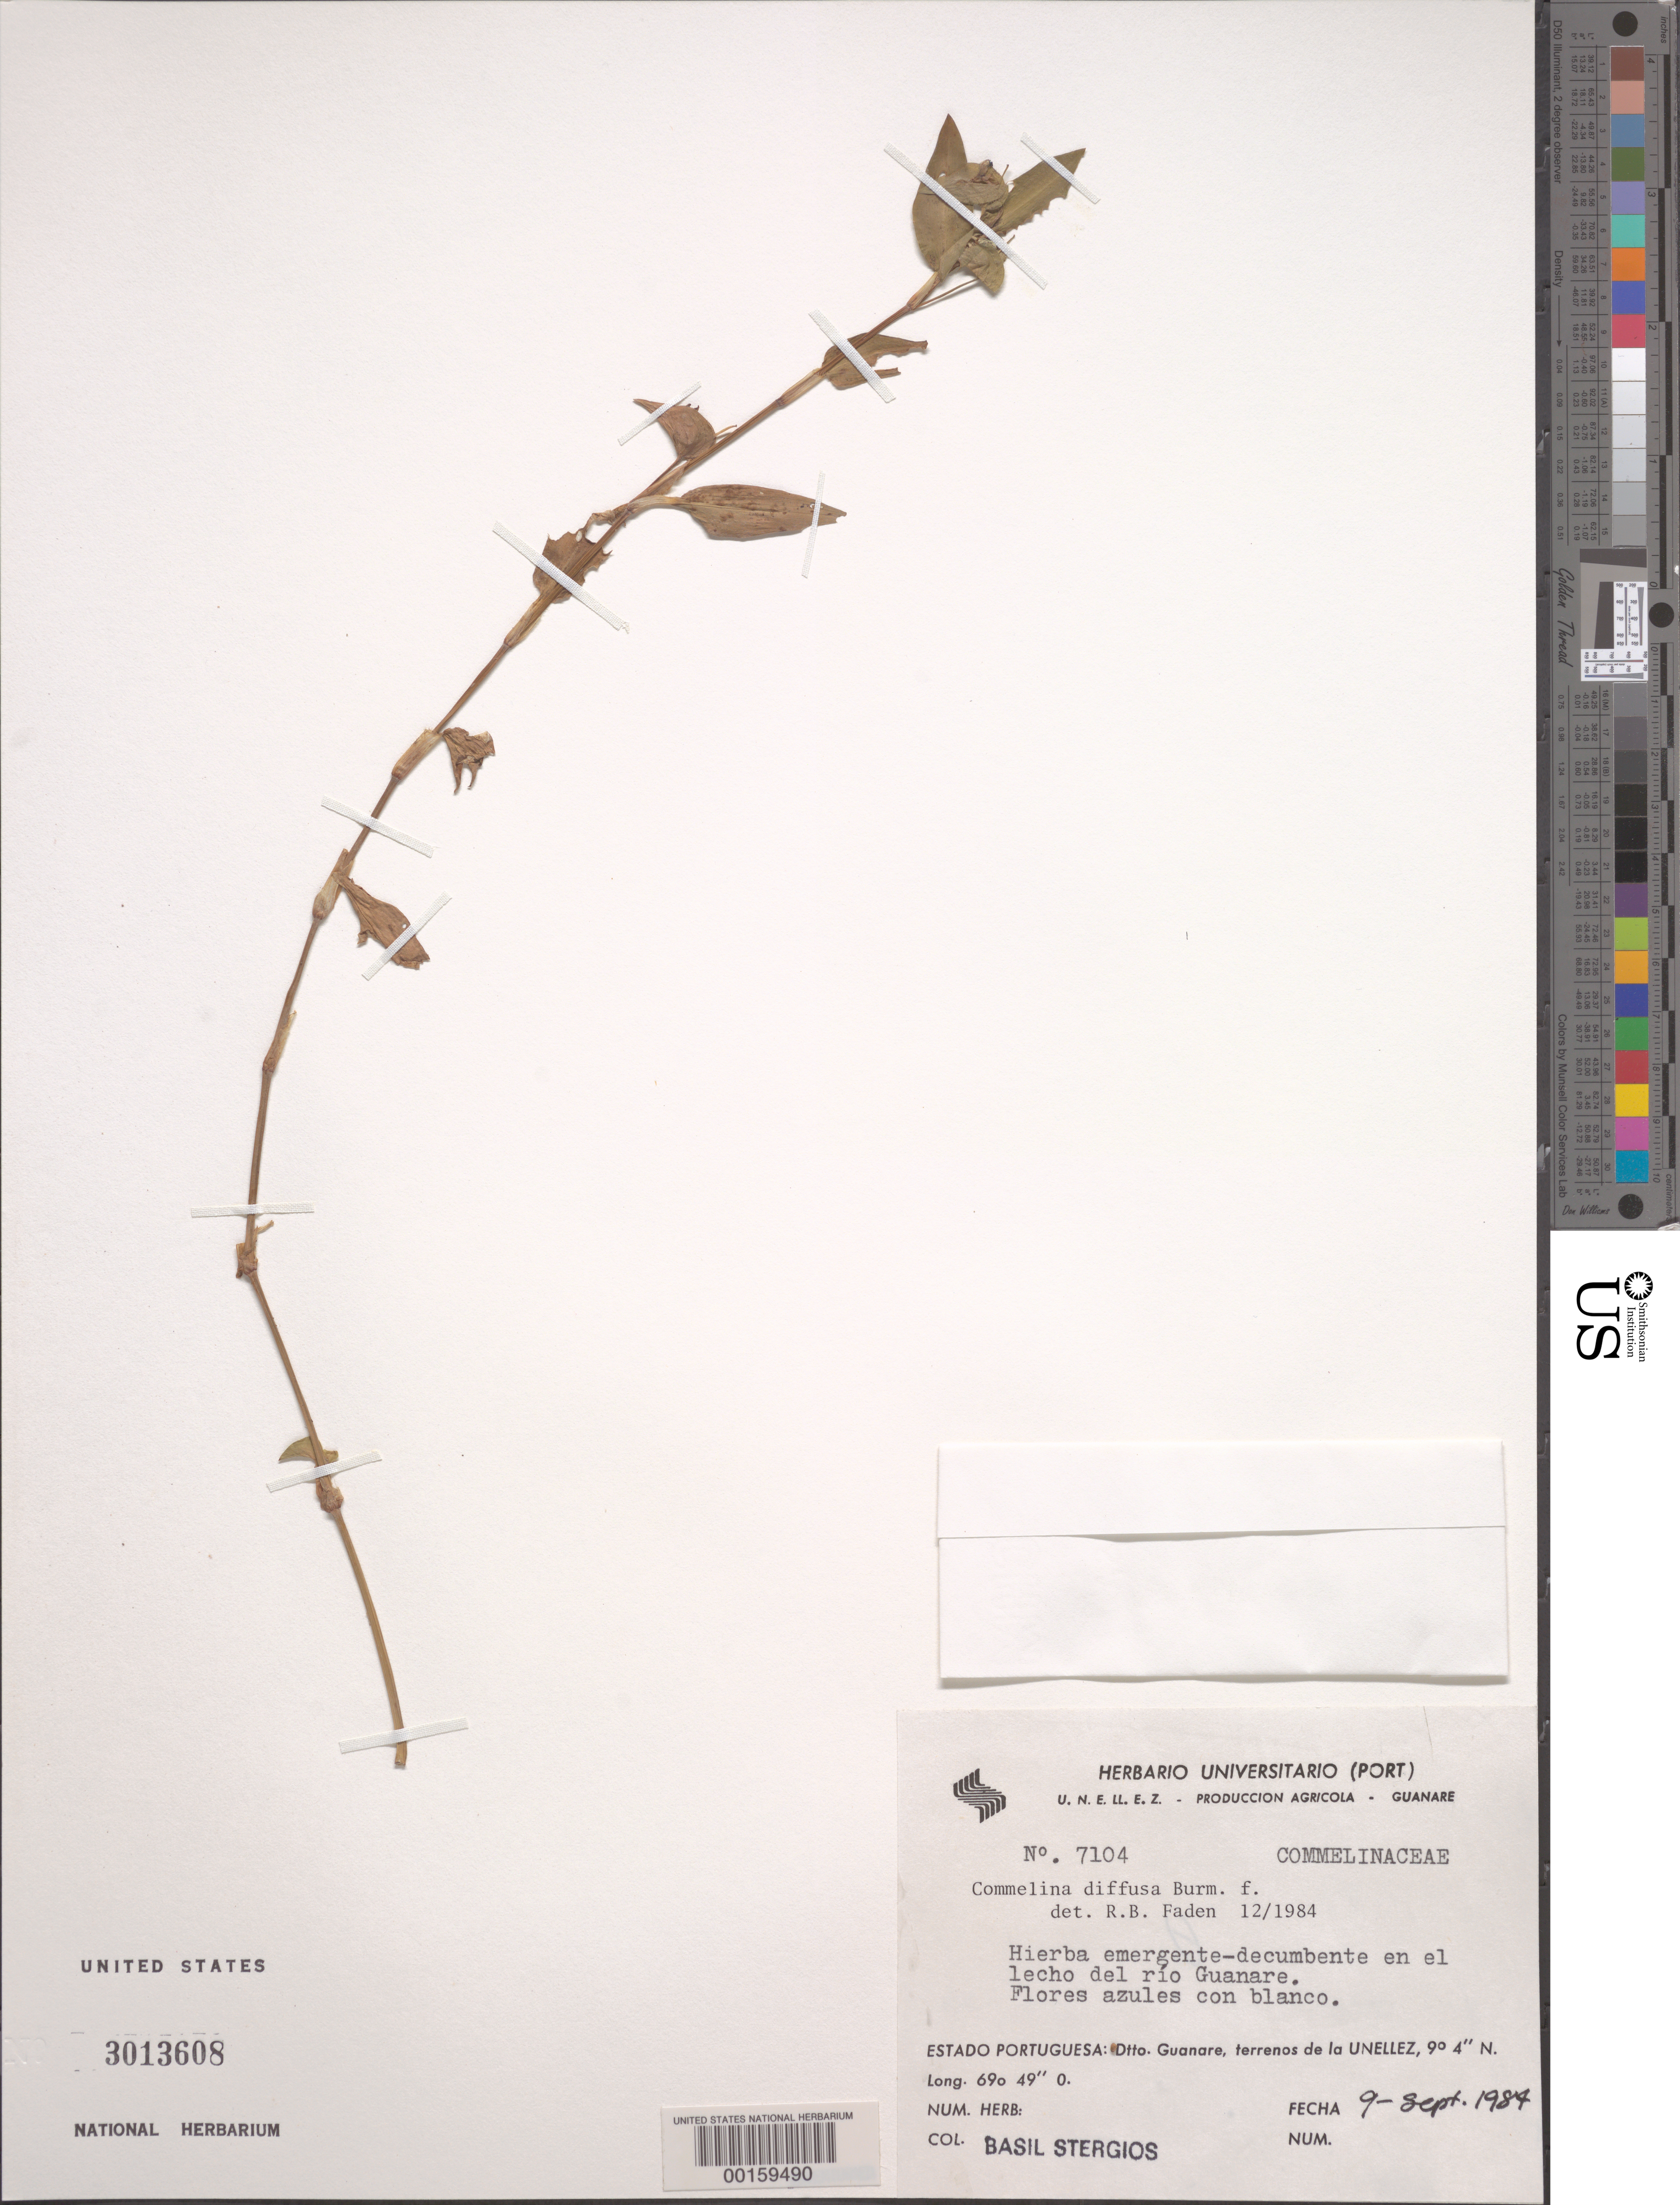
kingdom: Plantae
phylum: Tracheophyta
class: Liliopsida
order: Commelinales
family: Commelinaceae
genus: Commelina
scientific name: Commelina diffusa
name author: Burm. f.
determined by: Faden, Robert B., (US), Smithsonian Institution - National Museum of Natural History (UNITED STATES)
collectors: B. G. Stergios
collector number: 7104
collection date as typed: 09 Sep 1984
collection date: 1984-09-09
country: Venezuela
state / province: Portuguesa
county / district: Guanare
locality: Terrenos de la UNELLEZ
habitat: Riverbank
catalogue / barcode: US 3013608